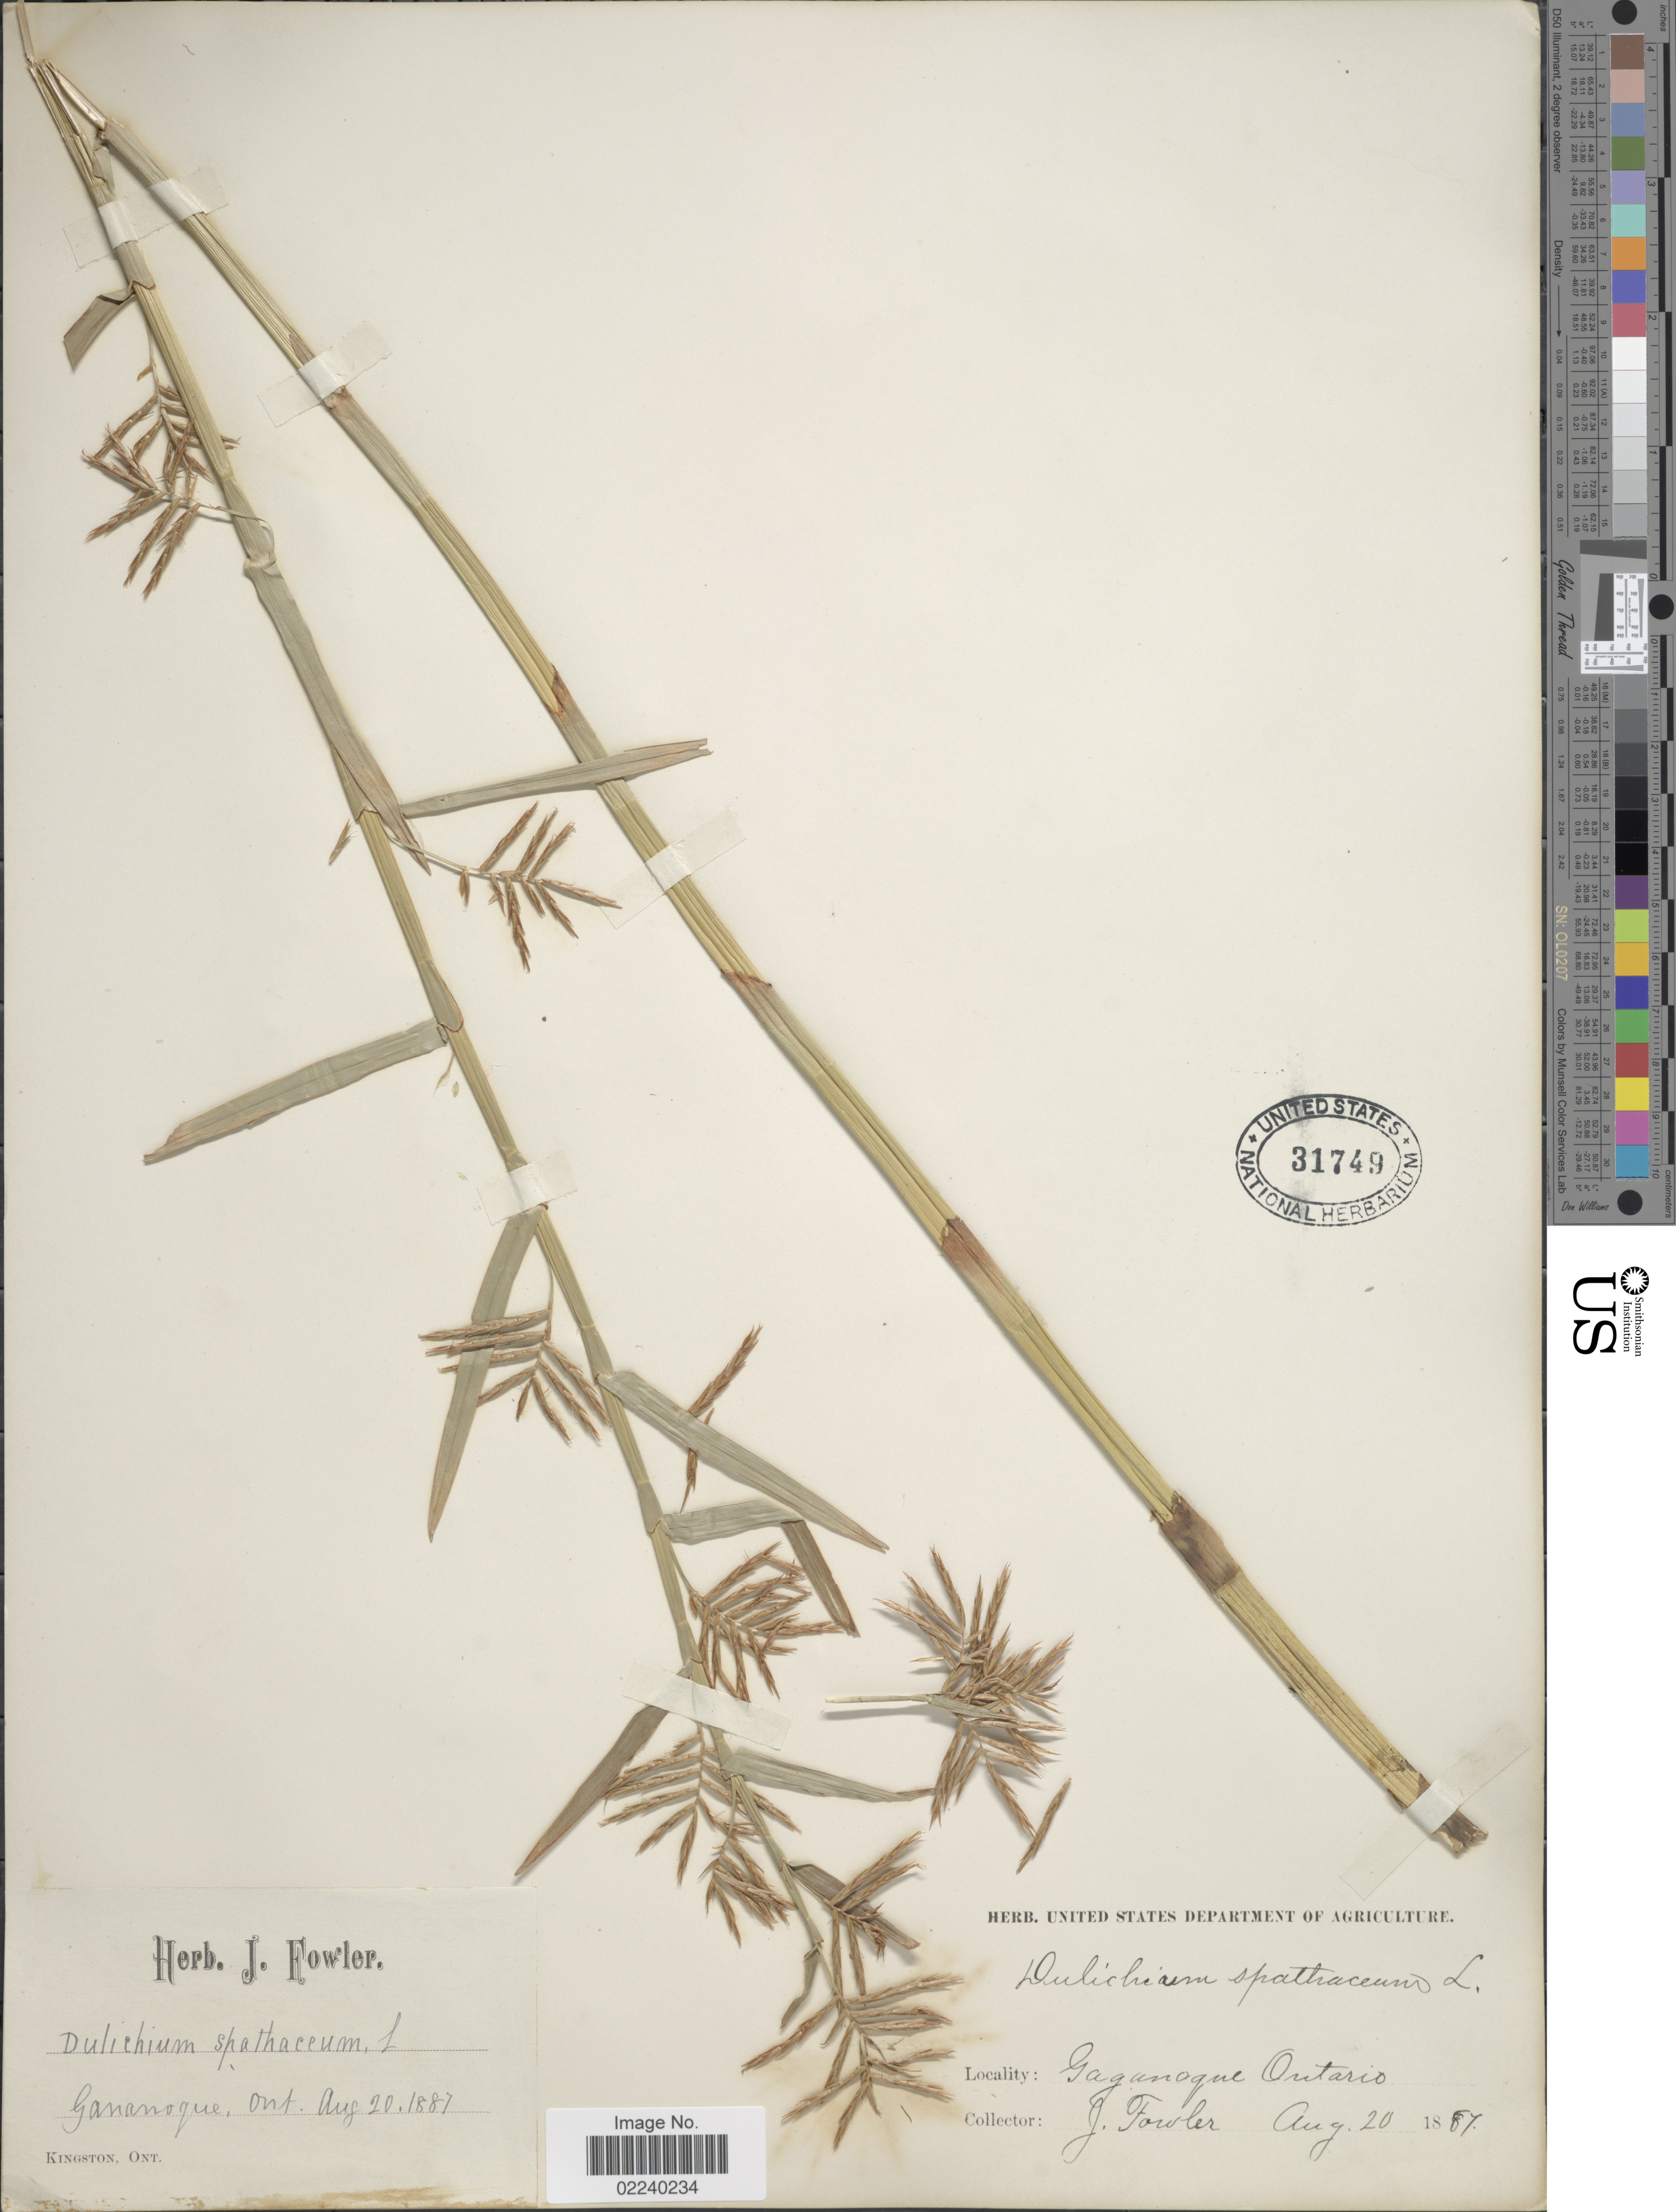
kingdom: Plantae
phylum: Tracheophyta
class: Liliopsida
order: Poales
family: Cyperaceae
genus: Dulichium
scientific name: Dulichium arundinaceum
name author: (L.) Britton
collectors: ex herb. J. Fowler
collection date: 1887-08-20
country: Canada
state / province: Ontario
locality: Gananoque, Ont.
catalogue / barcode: US 31749